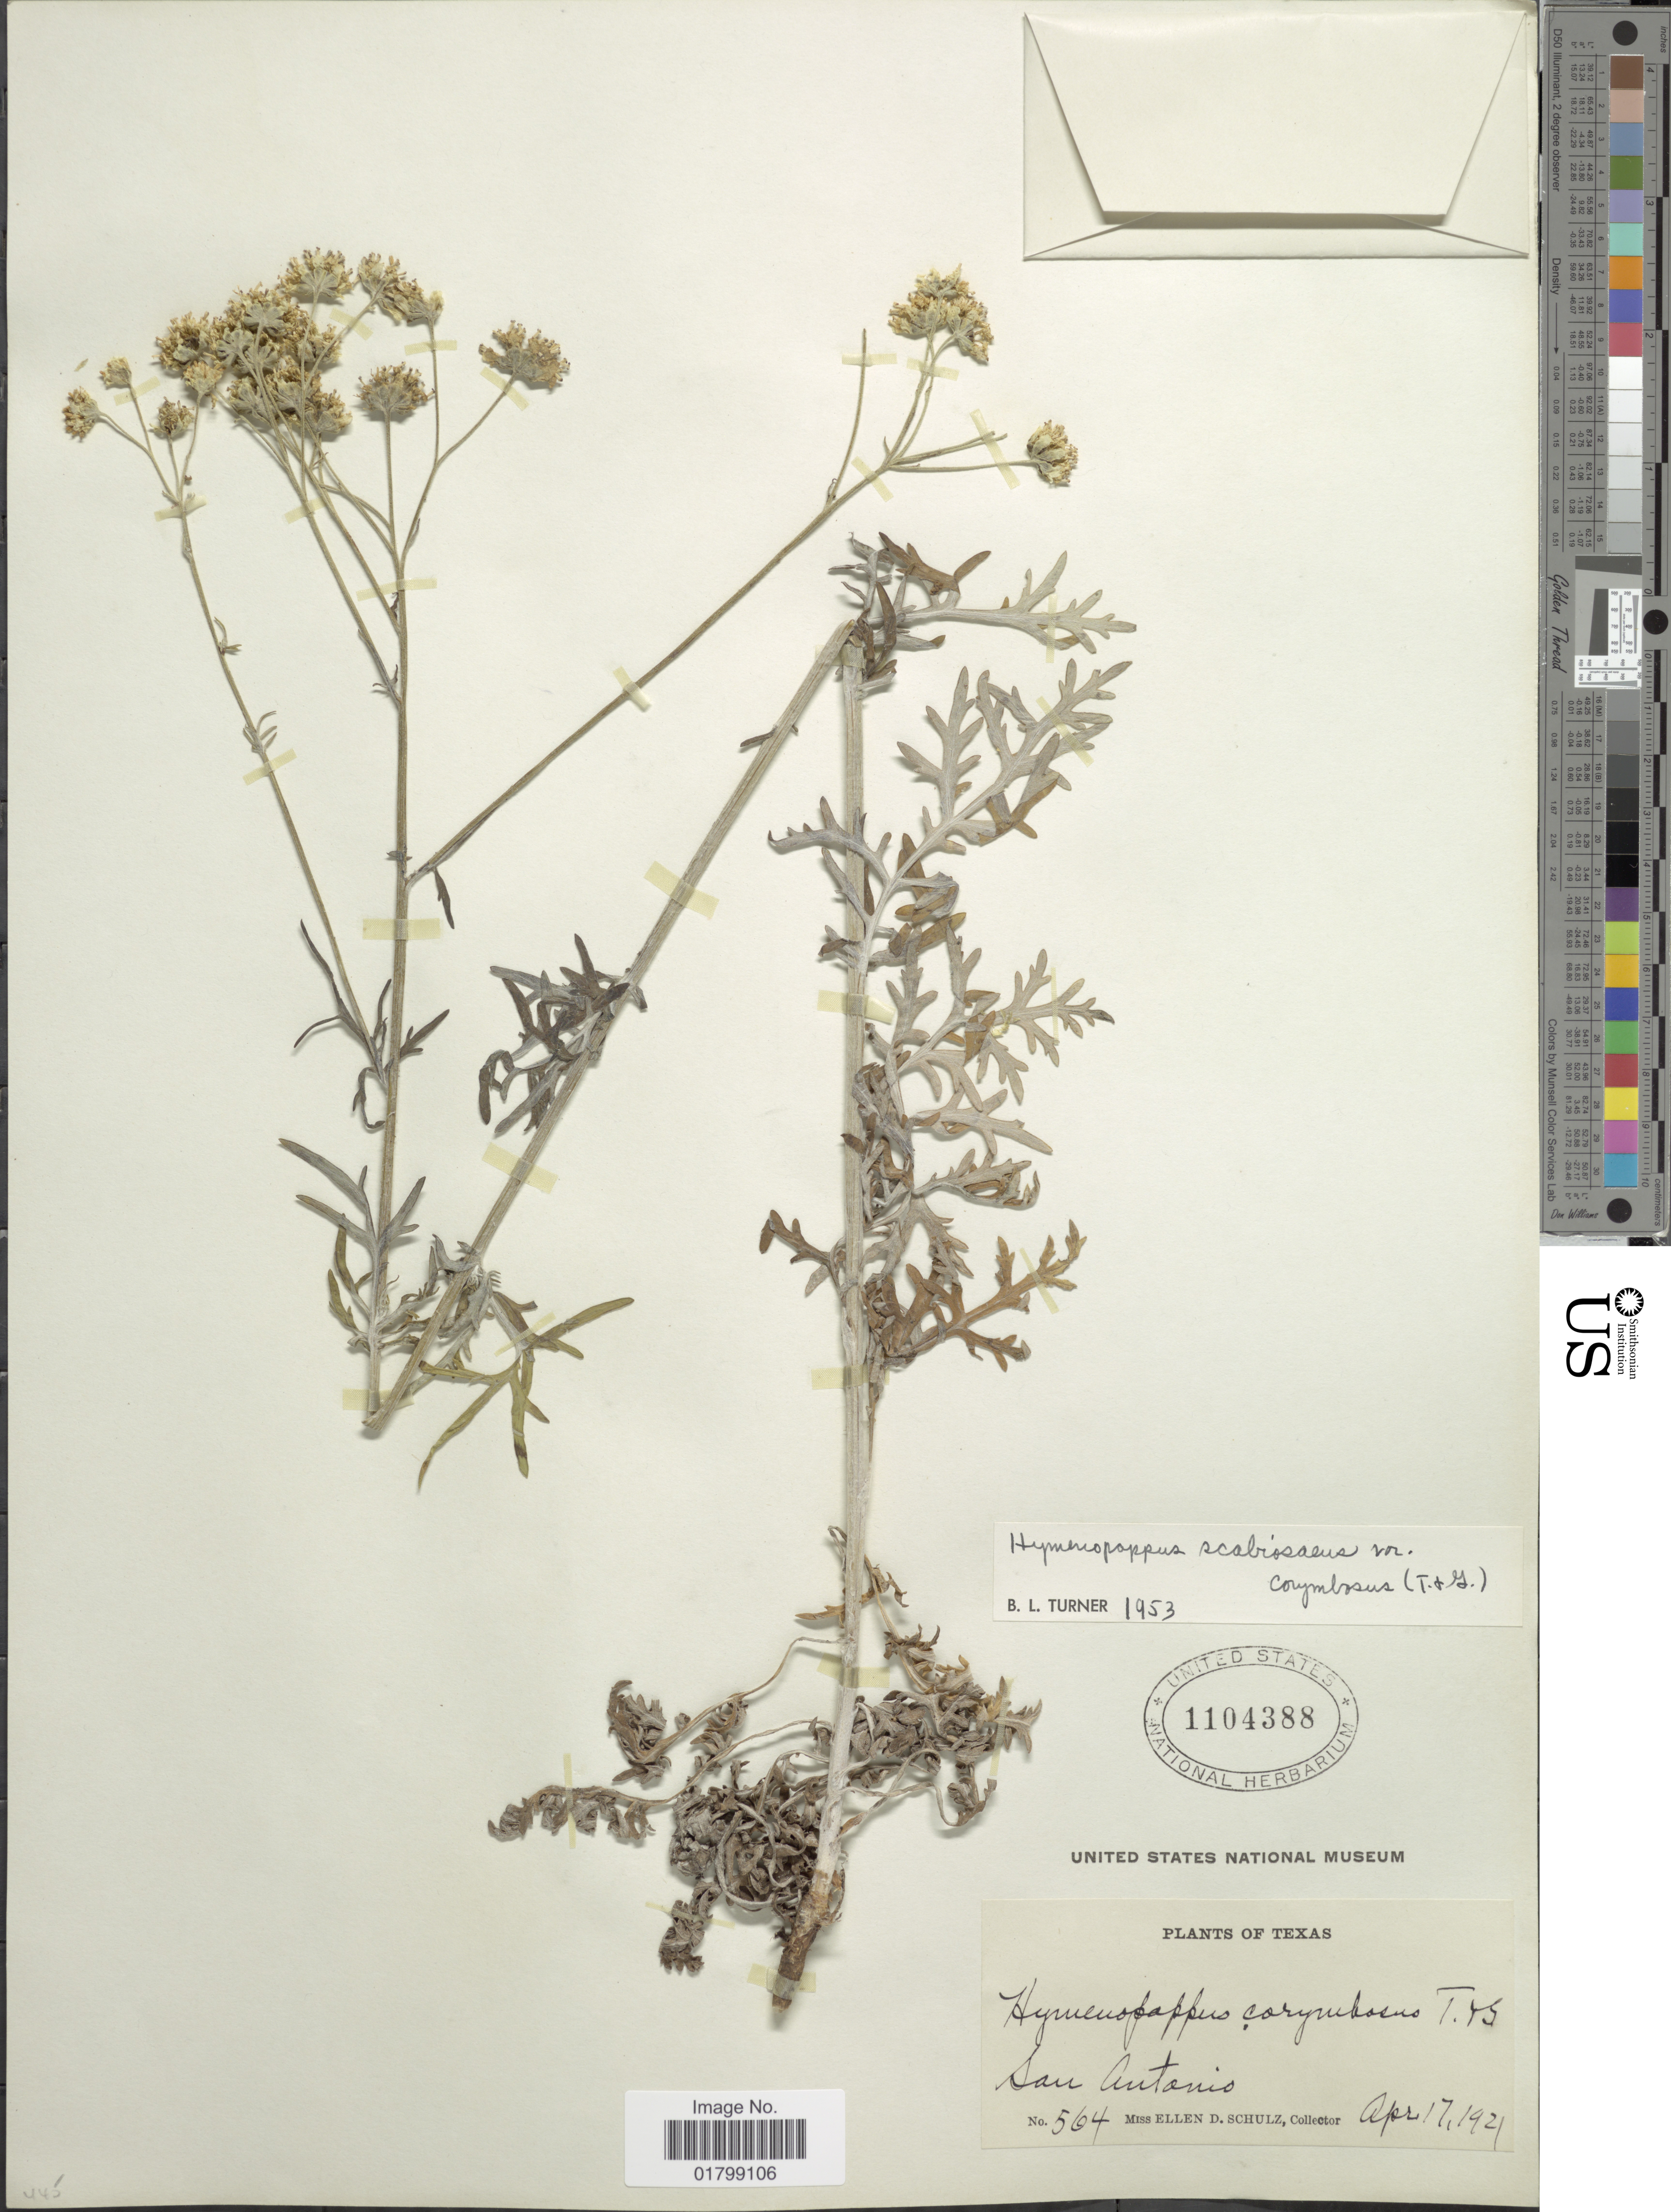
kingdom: Plantae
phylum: Tracheophyta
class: Magnoliopsida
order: Asterales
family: Asteraceae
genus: Hymenopappus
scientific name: Hymenopappus scabiosaeus var. corymbosus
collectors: E. D. Schulz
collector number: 564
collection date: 1921-04-17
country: United States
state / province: Texas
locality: San Antonio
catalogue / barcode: US 1104388